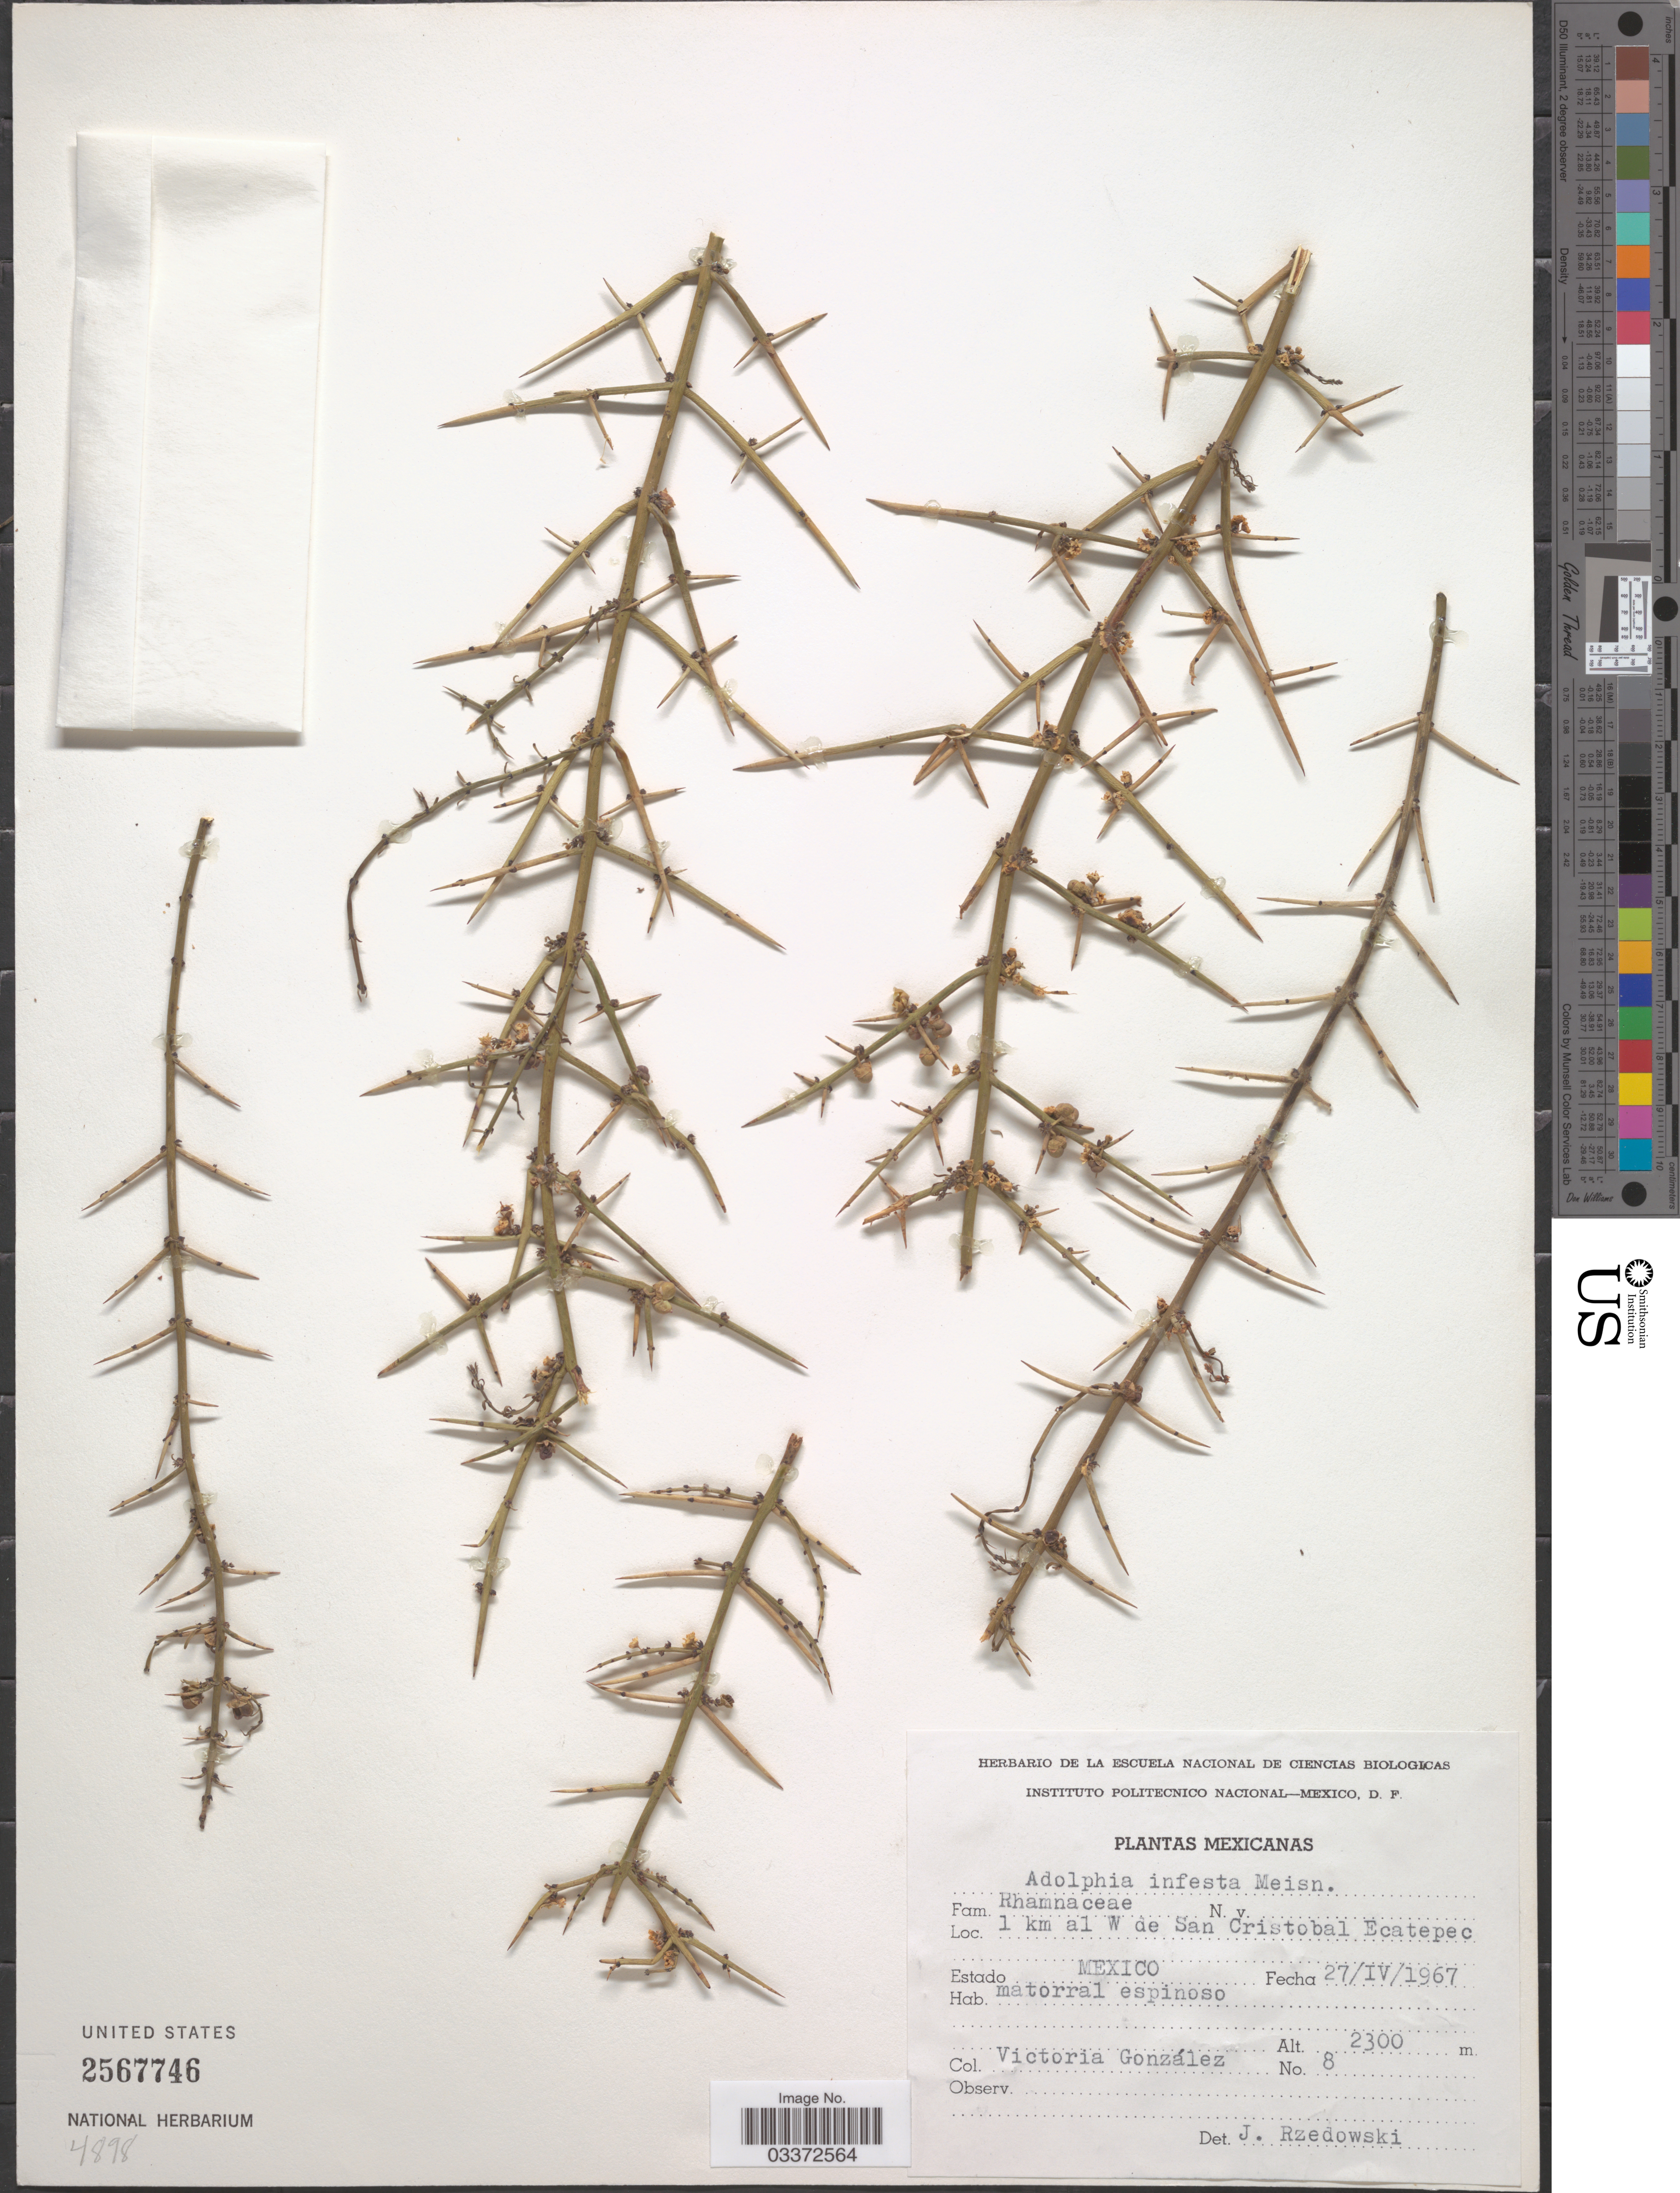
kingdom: Plantae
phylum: Tracheophyta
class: Magnoliopsida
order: Rosales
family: Rhamnaceae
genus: Adolphia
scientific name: Adolphia infesta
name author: (Kunth) Meisn.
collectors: V. González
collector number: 8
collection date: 1967-04-27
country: Mexico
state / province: México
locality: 1 km al W de San Cristobal Ecatepec.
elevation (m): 2300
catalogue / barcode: US 2567746